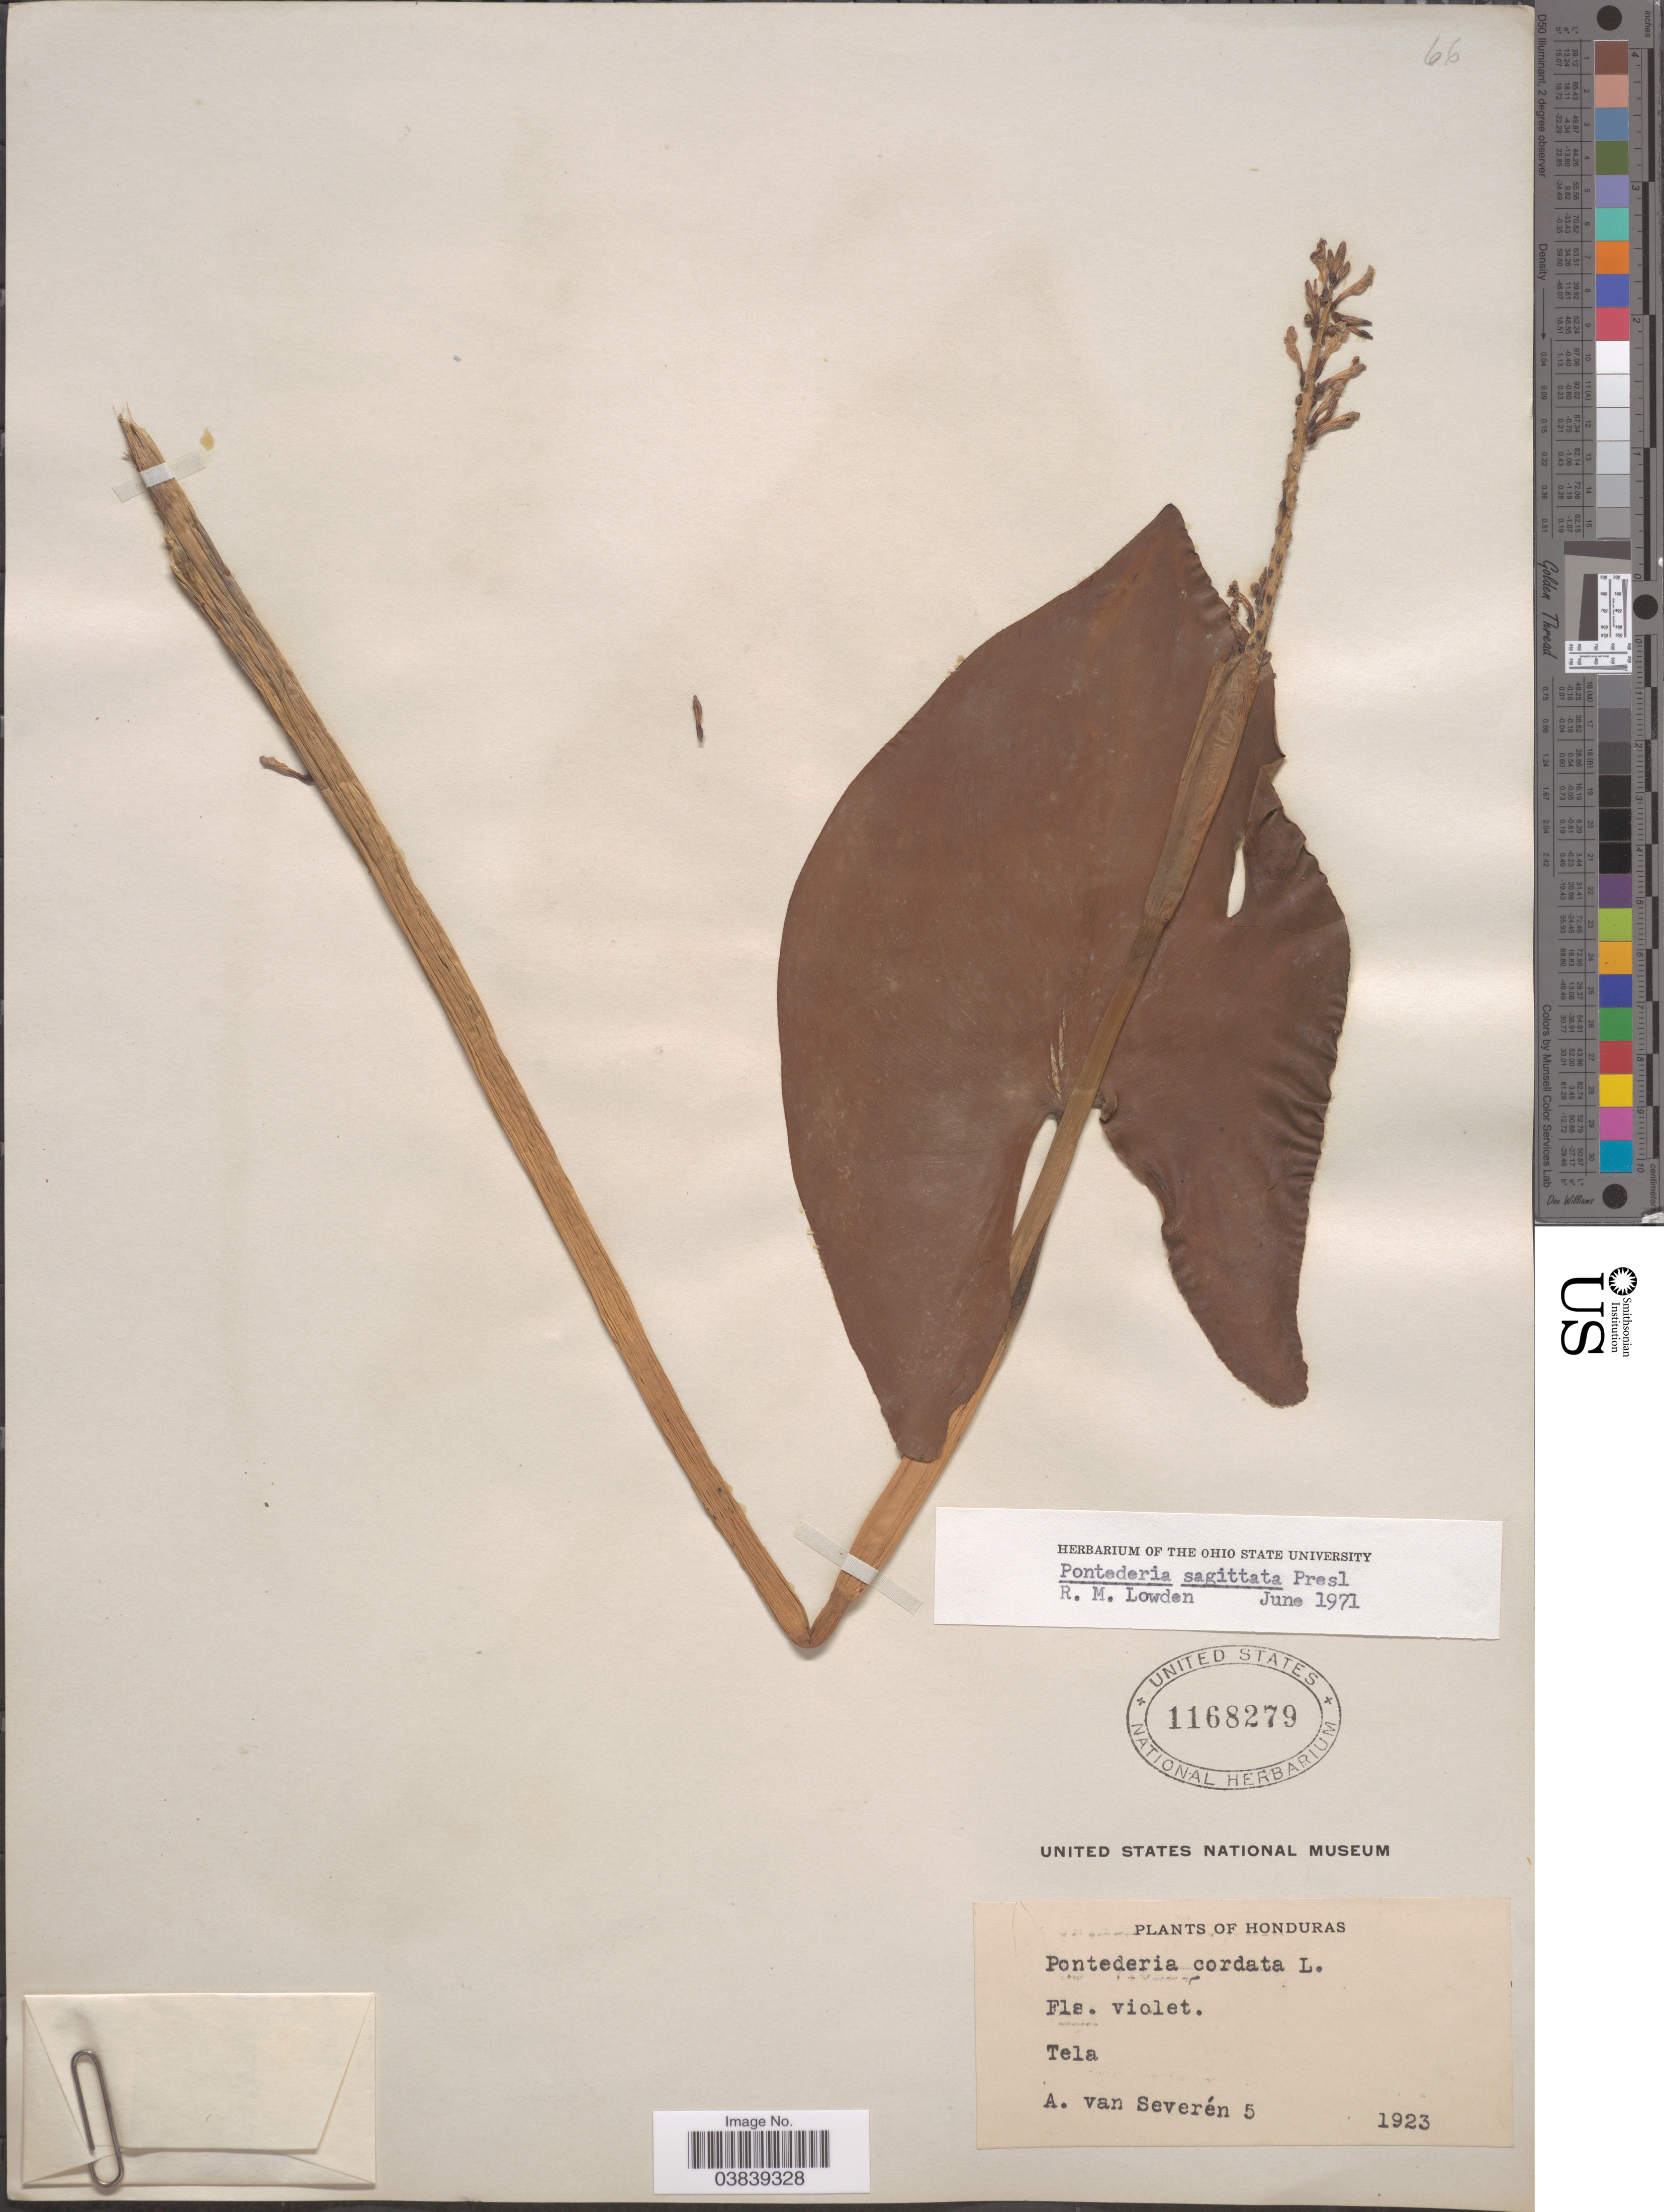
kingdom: Plantae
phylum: Tracheophyta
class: Liliopsida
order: Commelinales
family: Pontederiaceae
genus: Pontederia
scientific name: Pontederia sagittata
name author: C. Presl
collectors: A. Van Severen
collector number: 5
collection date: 1923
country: Honduras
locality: Tela.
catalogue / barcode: US 1168279